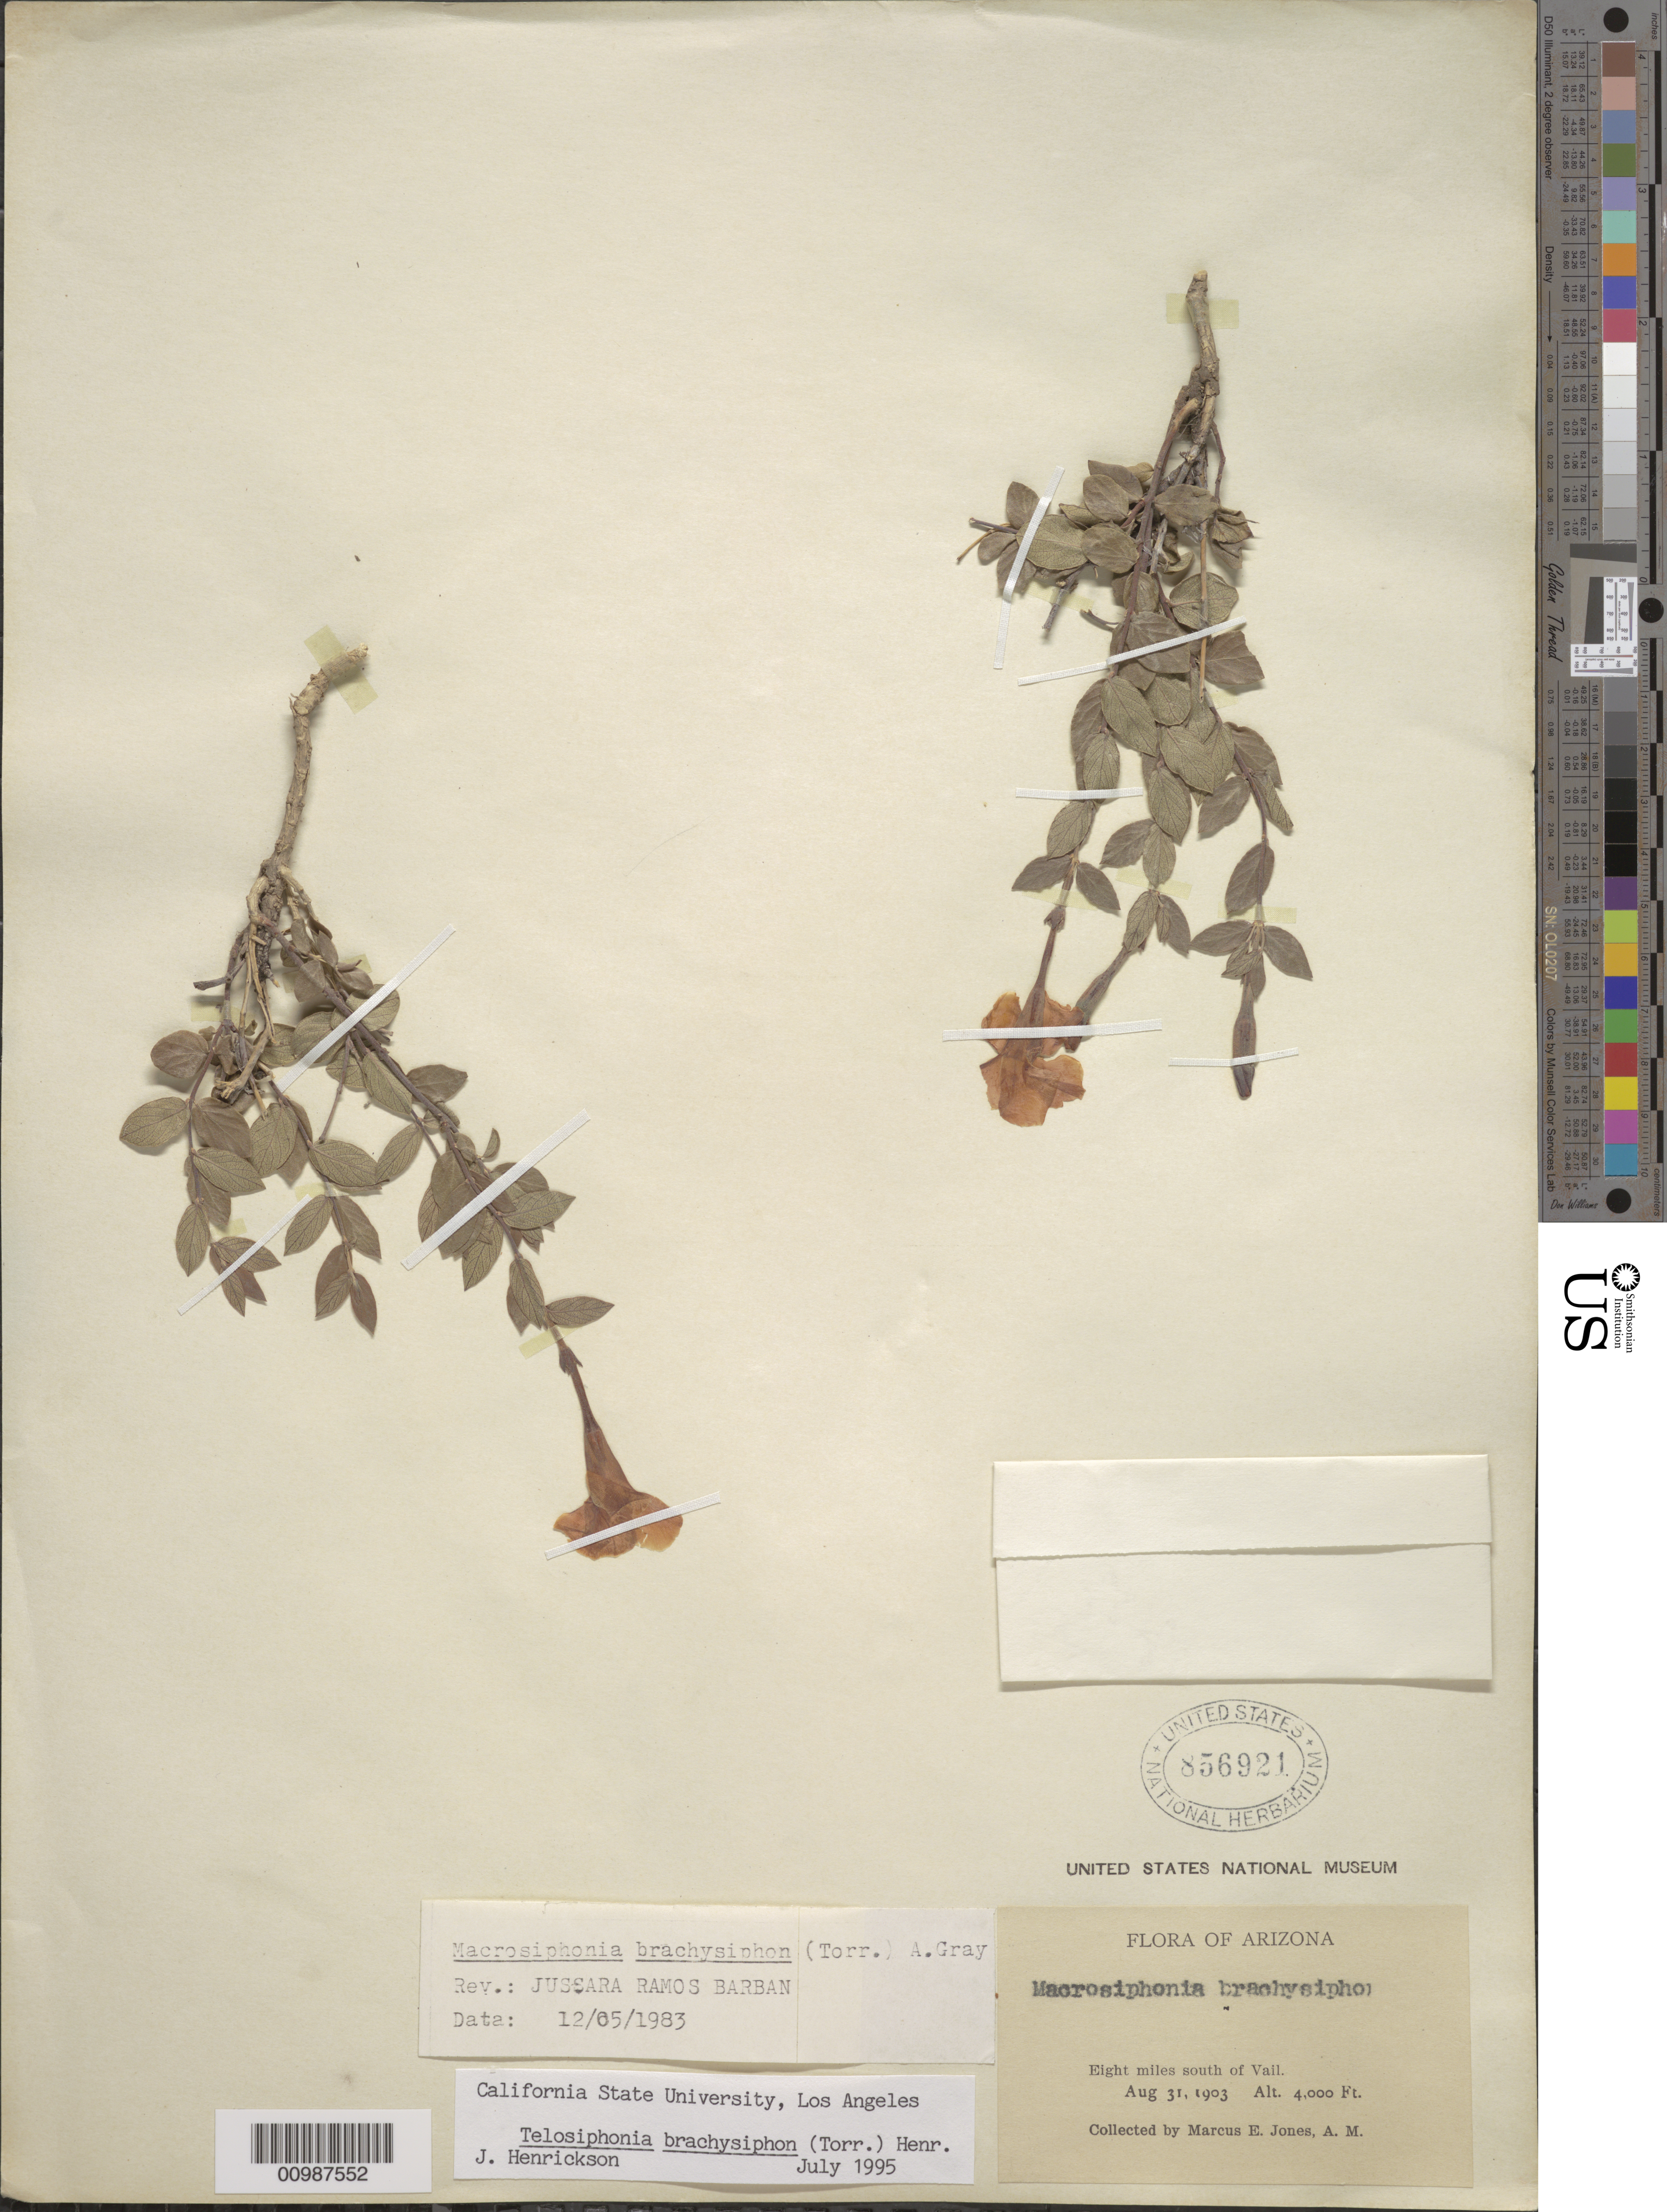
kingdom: Plantae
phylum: Tracheophyta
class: Magnoliopsida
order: Gentianales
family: Apocynaceae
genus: Macrosiphonia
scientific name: Macrosiphonia brachysiphon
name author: (Torr.) A. Gray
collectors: M. E. Jones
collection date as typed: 31 Aug 1903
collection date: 1903-08-31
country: United States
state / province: Arizona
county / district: Pima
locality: Eight miles south of Vail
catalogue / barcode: US 856921